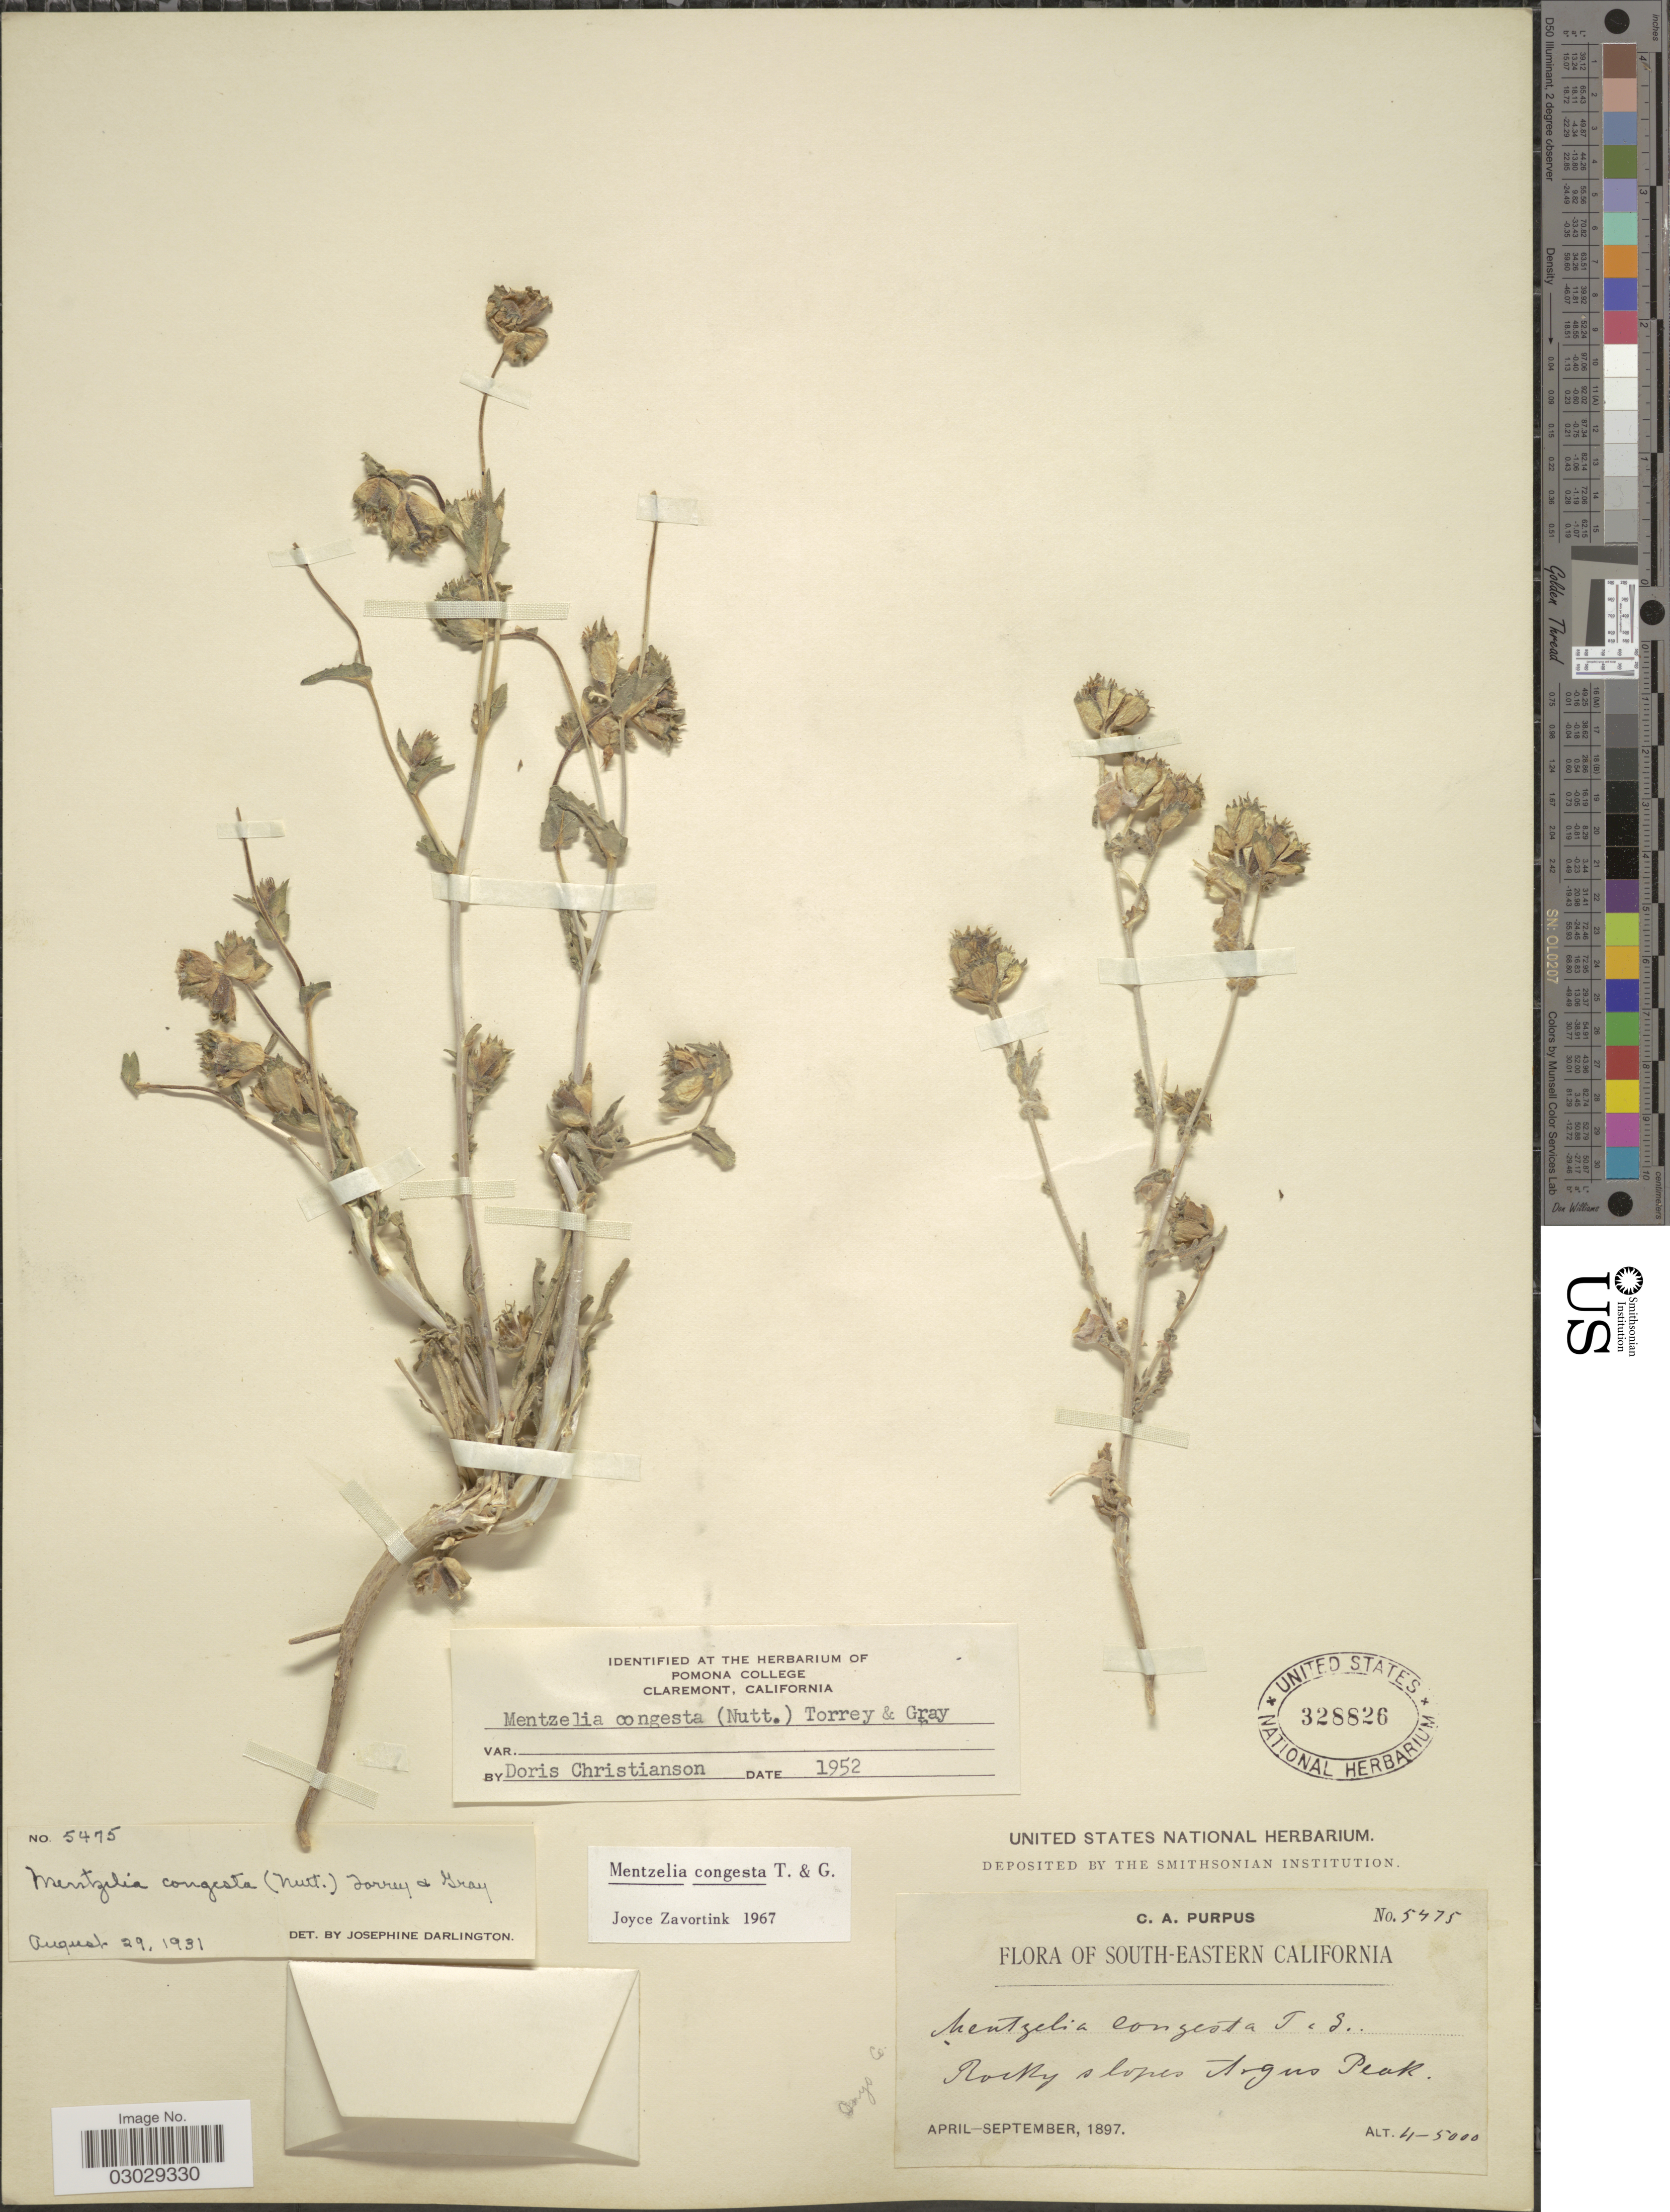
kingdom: Plantae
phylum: Tracheophyta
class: Magnoliopsida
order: Cornales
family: Loasaceae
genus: Mentzelia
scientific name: Mentzelia congesta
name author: Torr. & A. Gray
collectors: C. A. Purpus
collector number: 5475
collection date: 1897-04/1897-09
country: United States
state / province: California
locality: South-Eastern California. Rocky slopes Argus Peak.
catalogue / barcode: US 328826